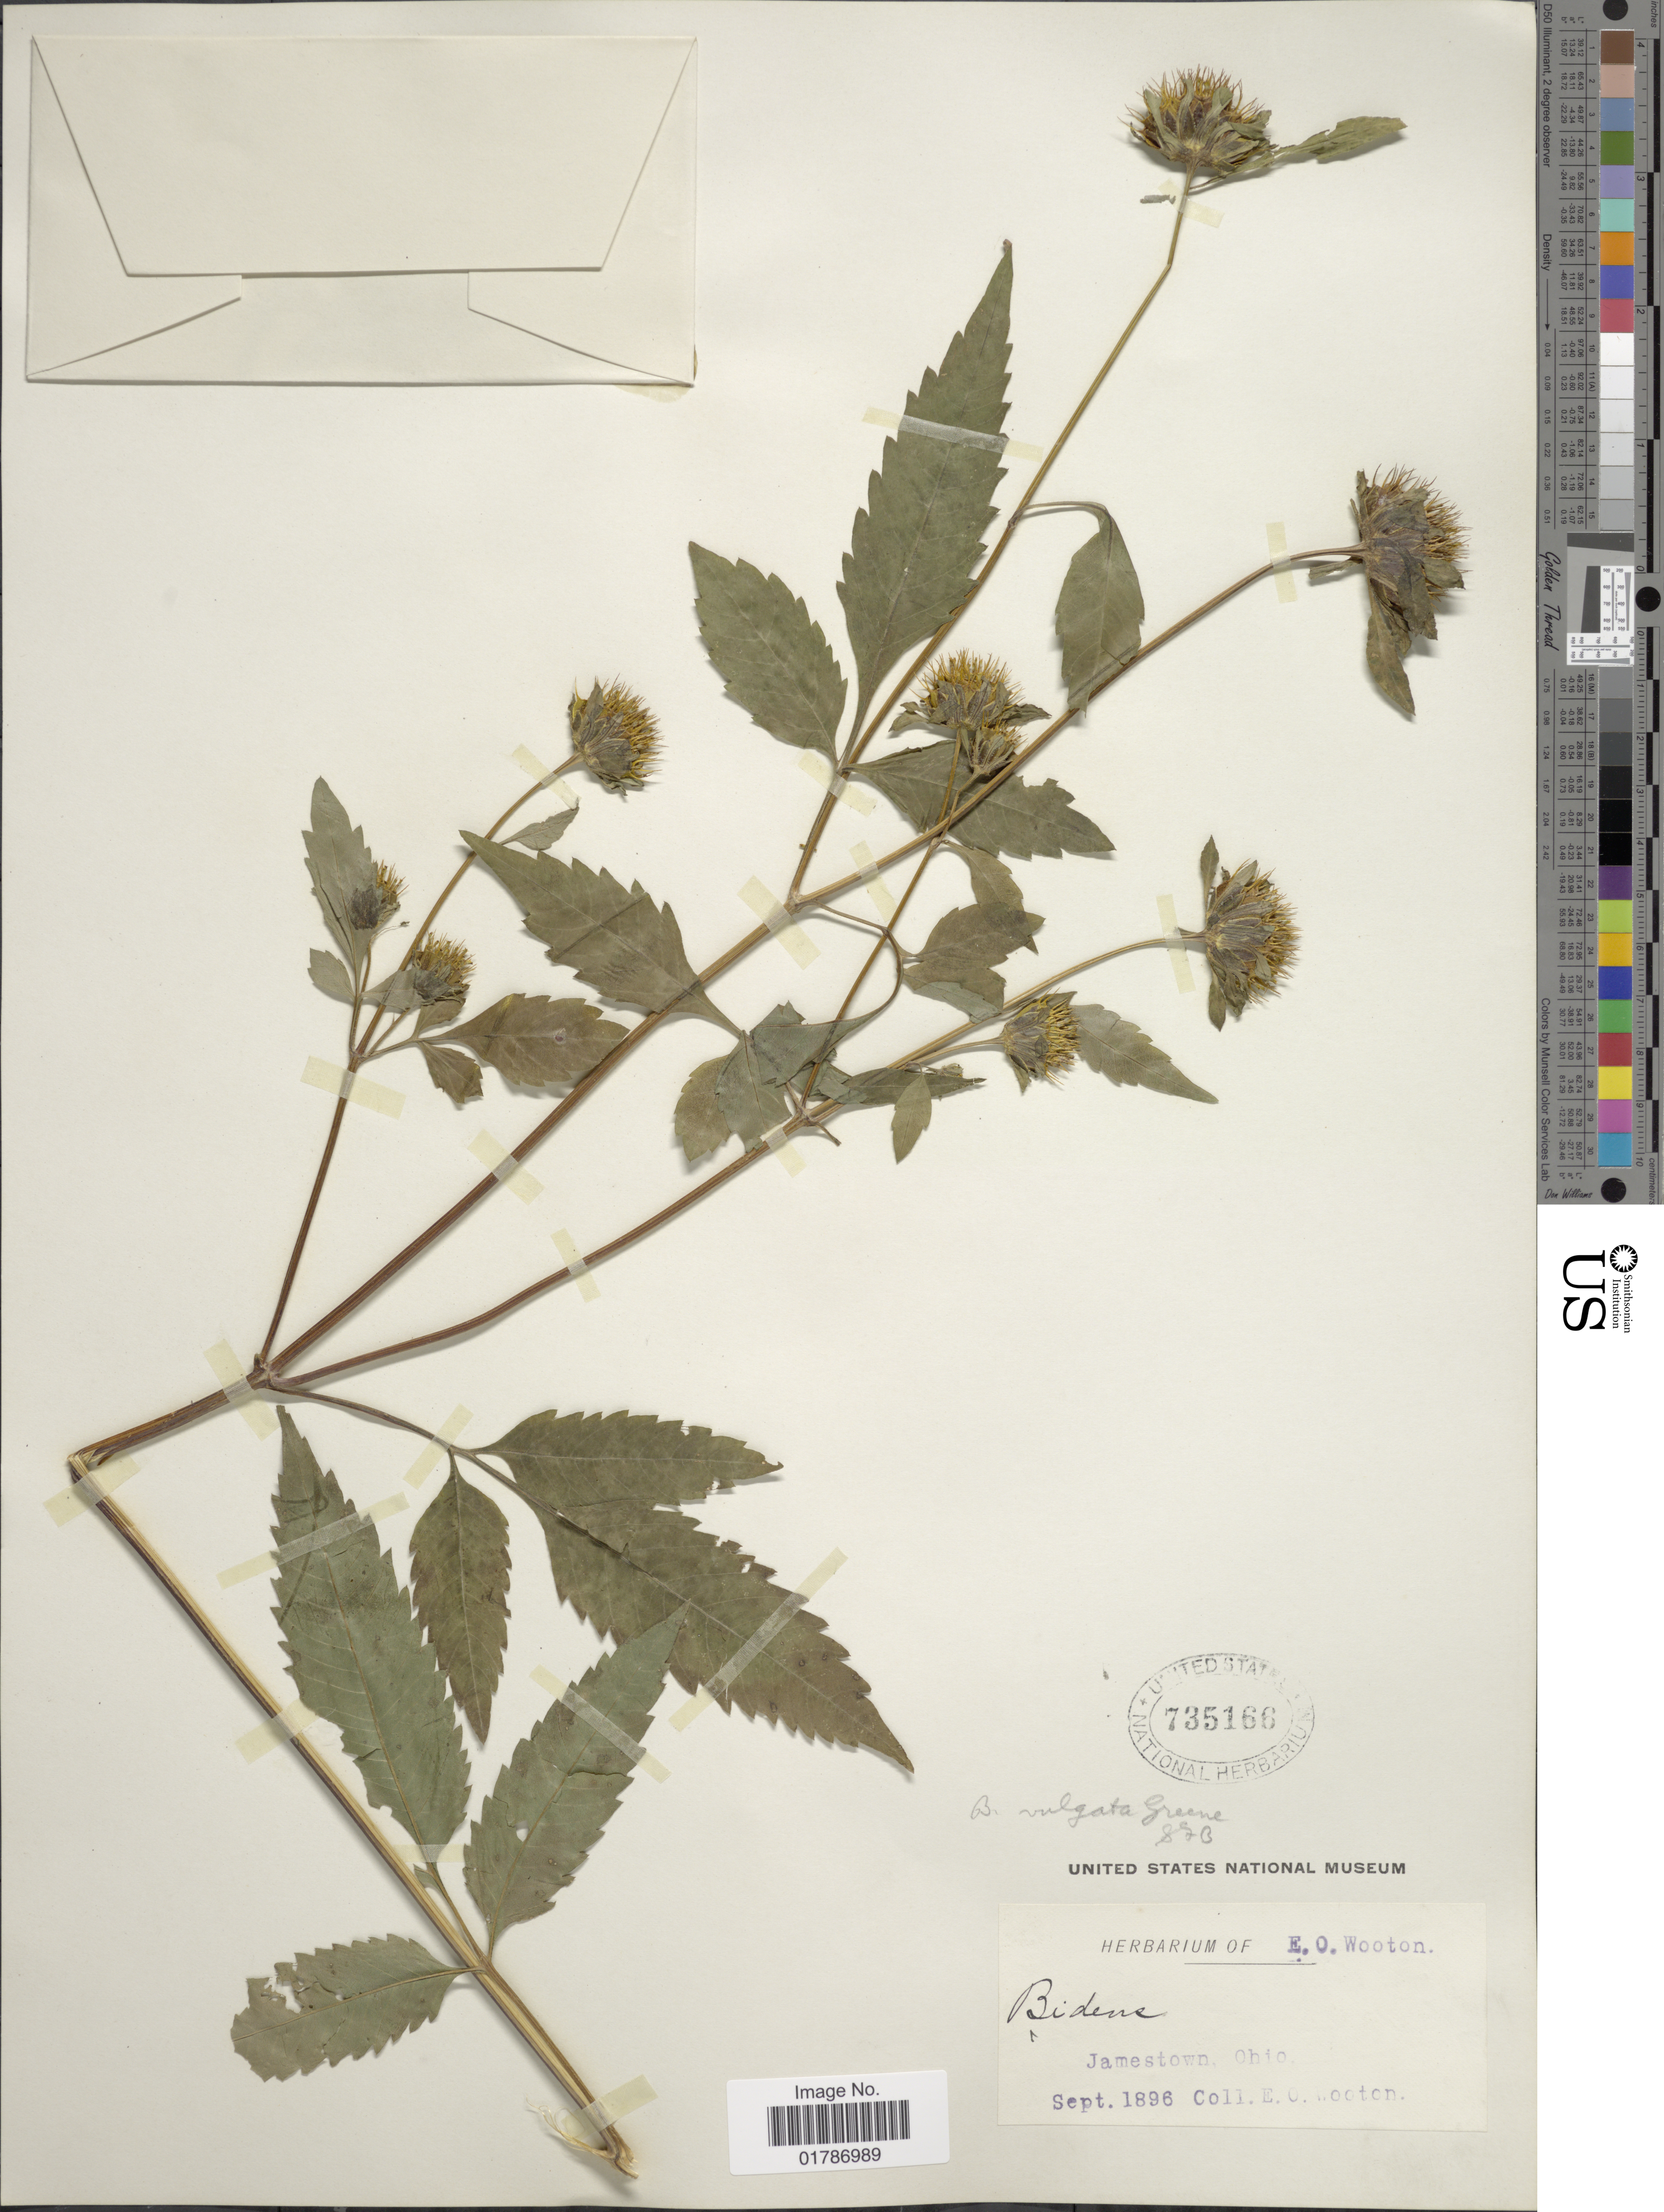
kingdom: Plantae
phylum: Tracheophyta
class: Magnoliopsida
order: Asterales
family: Asteraceae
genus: Bidens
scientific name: Bidens vulgata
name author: Greene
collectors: E. O. Wooton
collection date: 1896-08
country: United States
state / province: Ohio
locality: Jamestown, Ohio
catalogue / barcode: US 735166